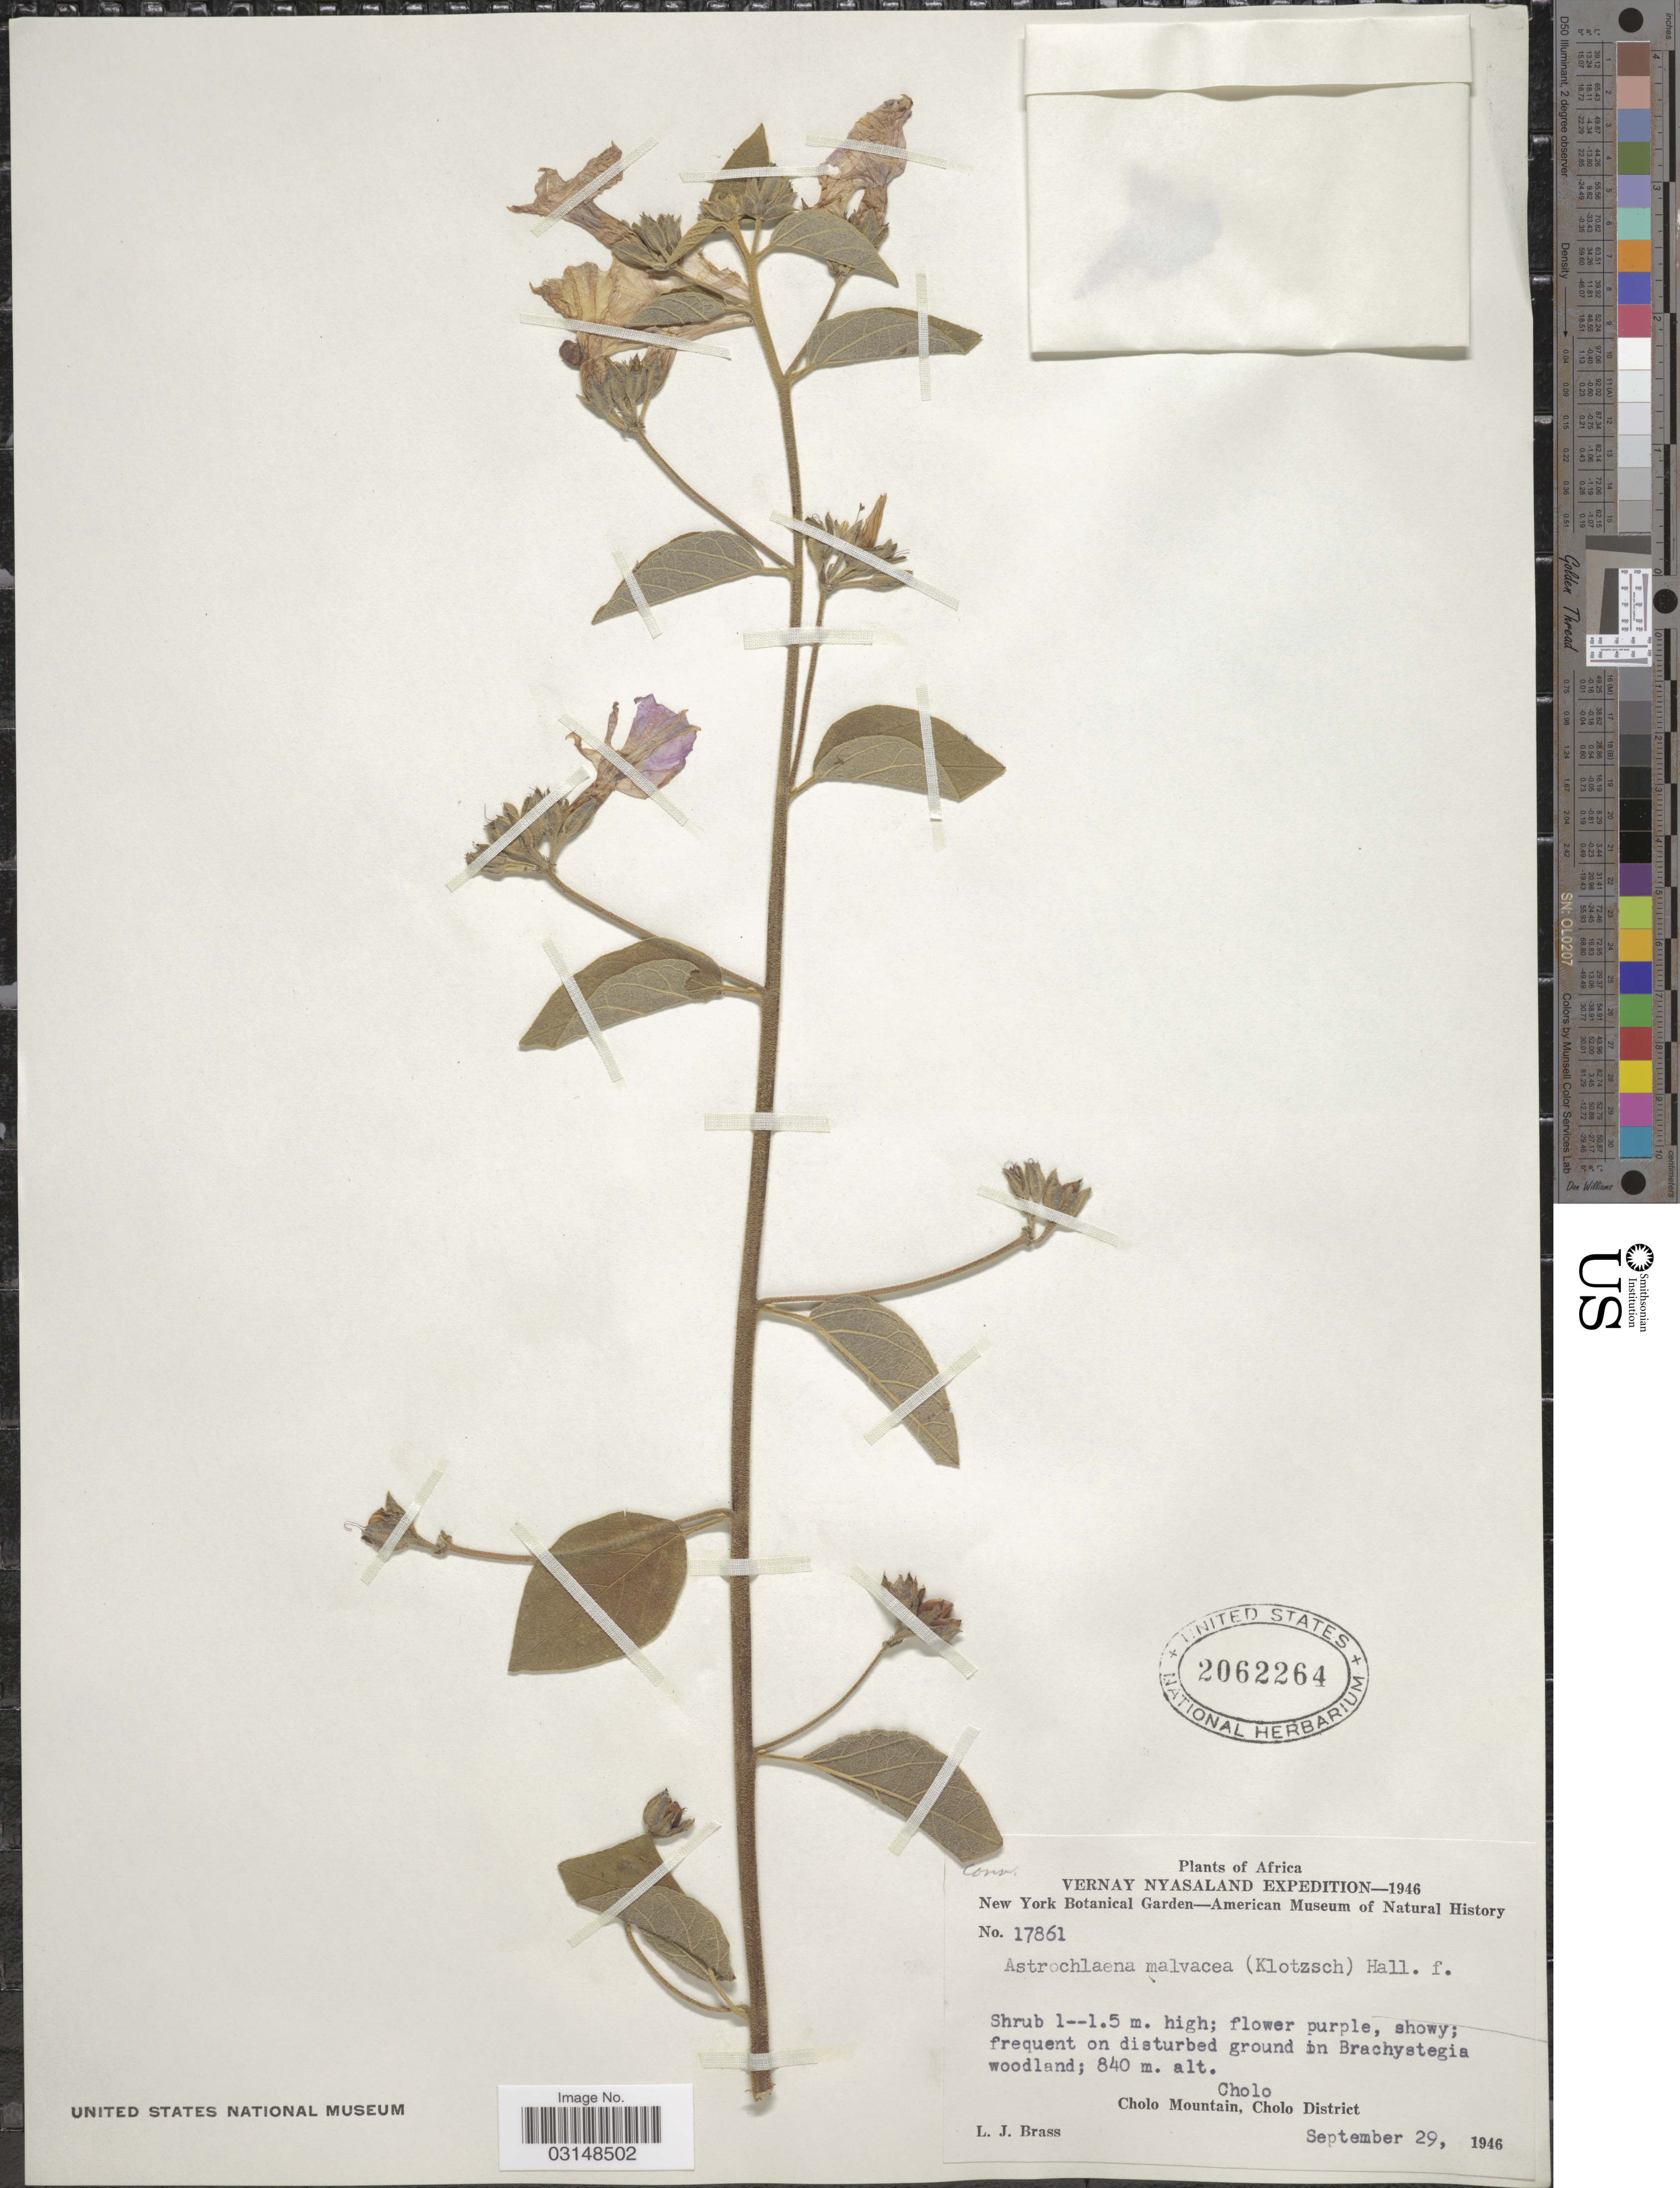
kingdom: Plantae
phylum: Tracheophyta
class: Magnoliopsida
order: Solanales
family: Convolvulaceae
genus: Astripomoea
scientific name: Astripomoea malvacea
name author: (Klotzsch) A. Meeuse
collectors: L. J. Brass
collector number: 17861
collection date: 1946-09-29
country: Malawi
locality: Vernay Nyasaland, Cholo, Cholo Mountain, Cholo District.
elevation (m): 840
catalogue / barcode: US 2062264